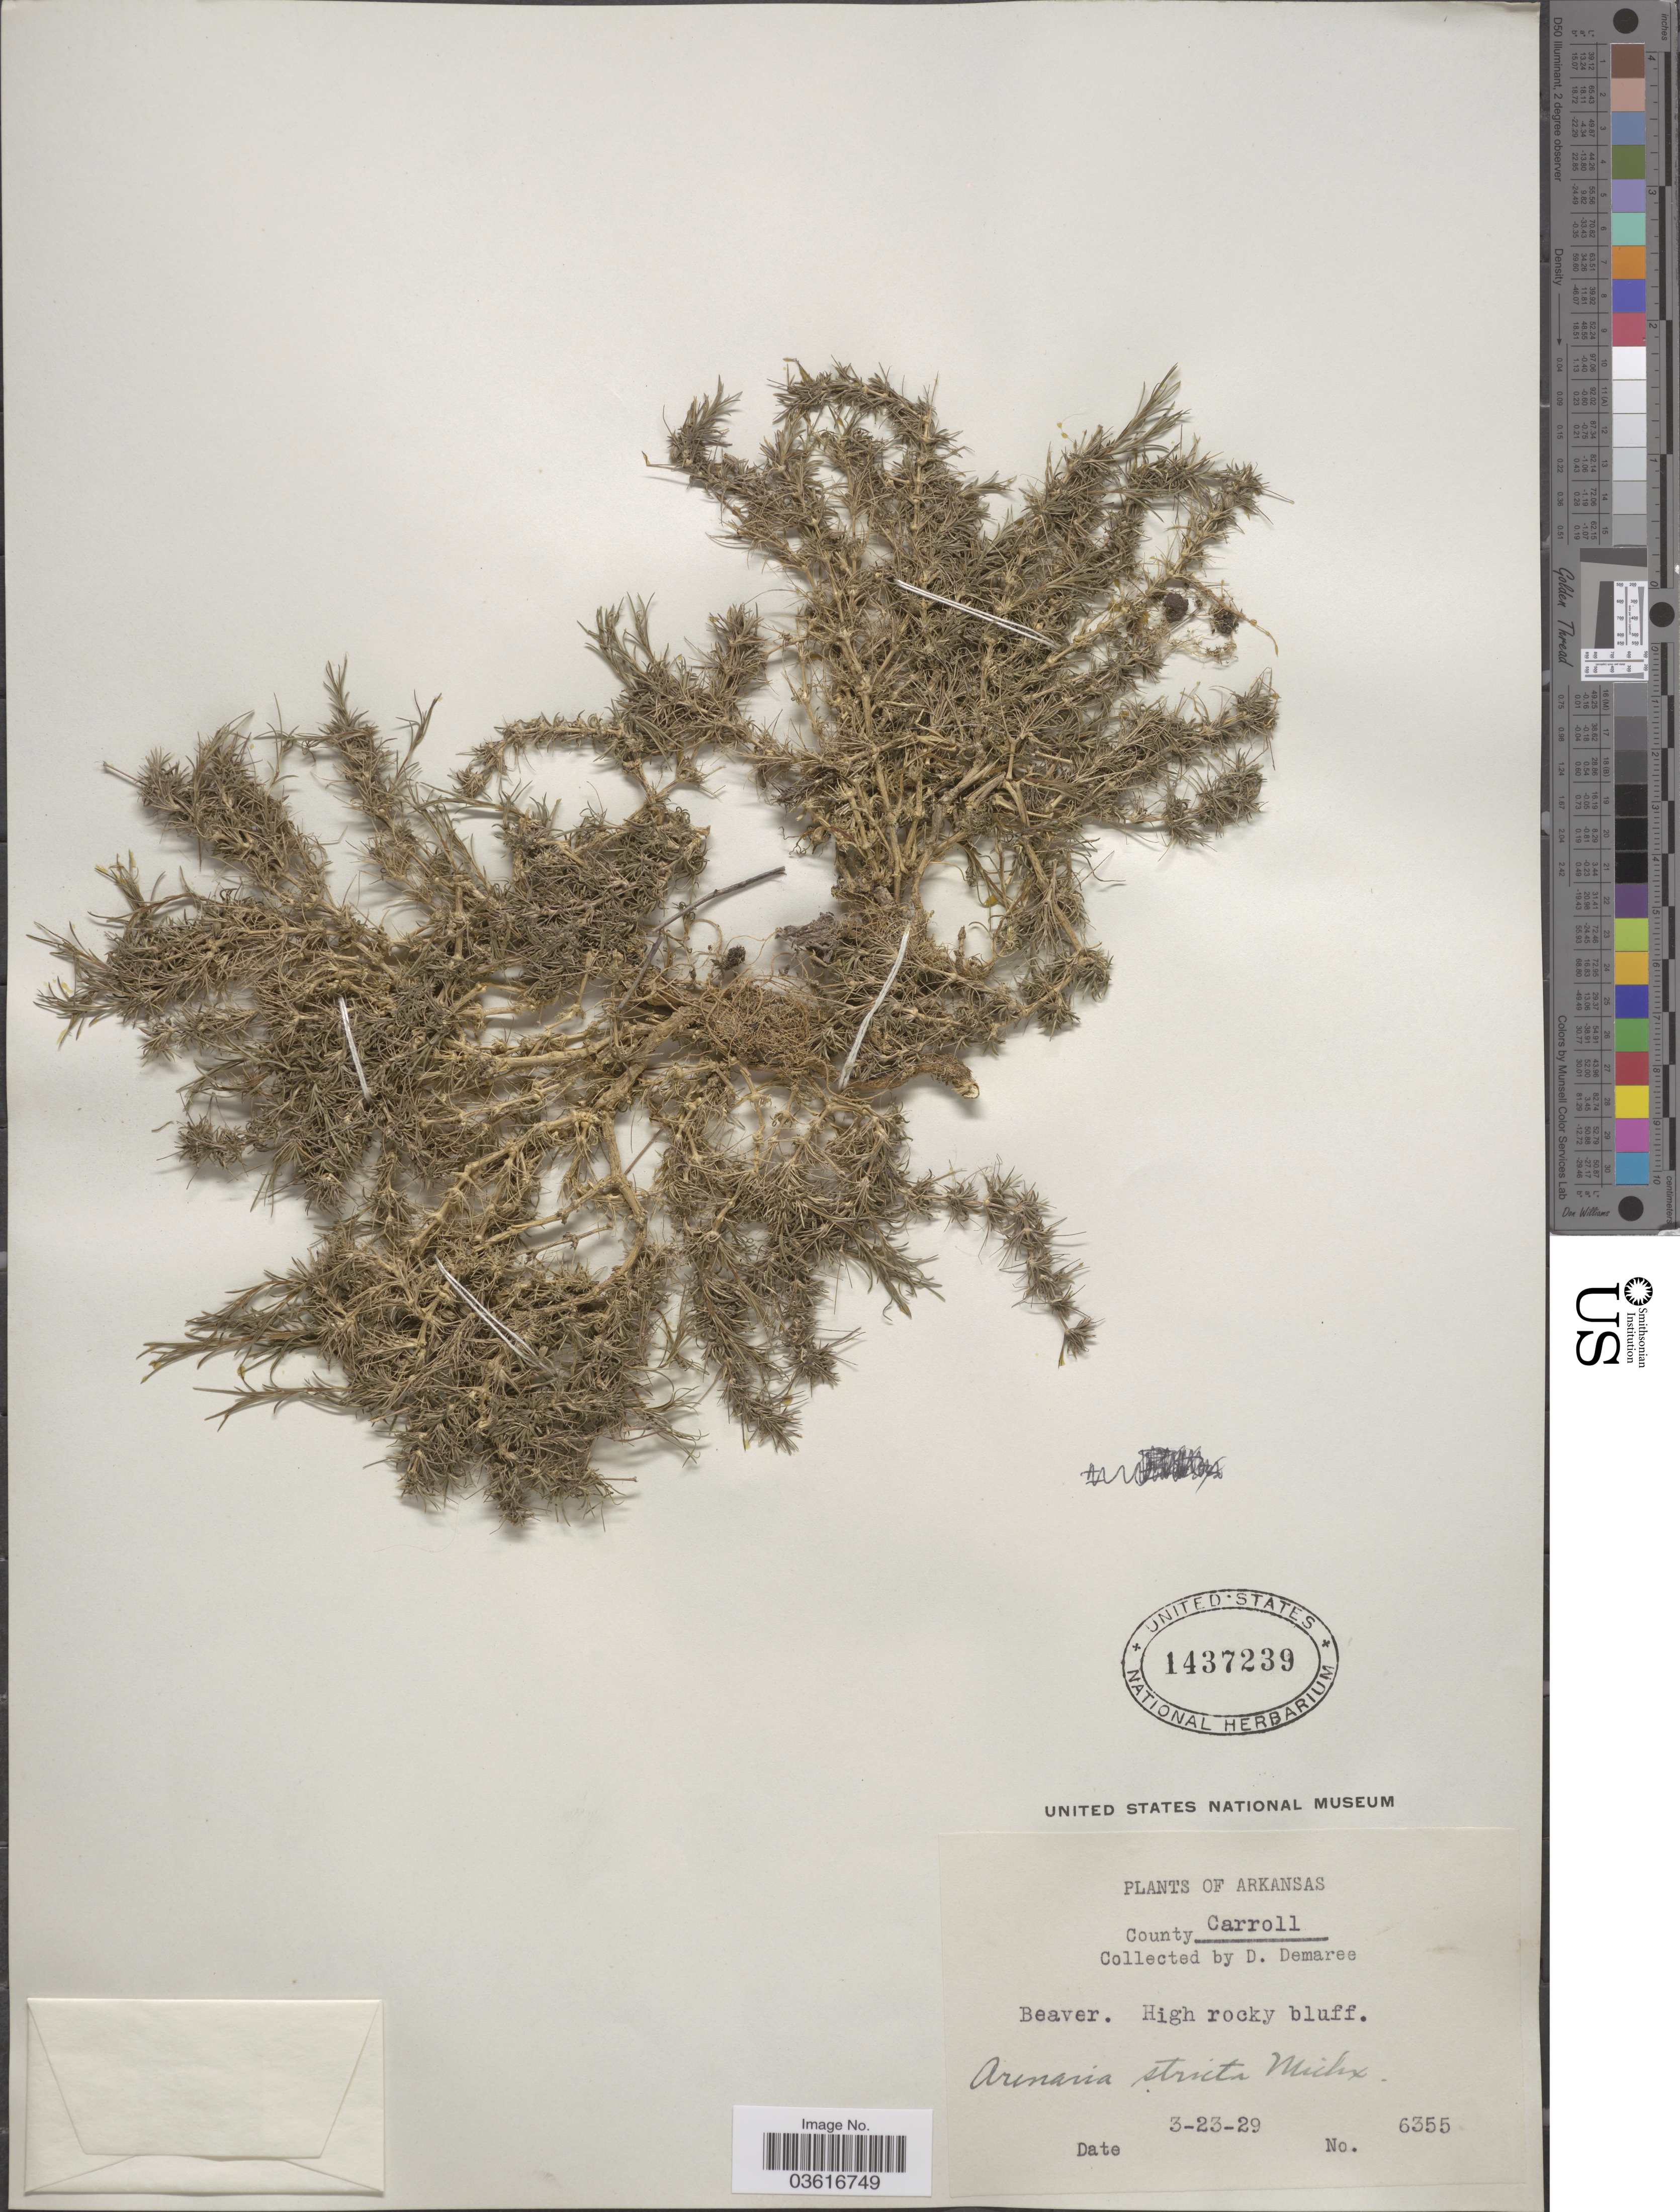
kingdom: Plantae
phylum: Tracheophyta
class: Magnoliopsida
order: Caryophyllales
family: Caryophyllaceae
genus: Minuartia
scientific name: Minuartia stricta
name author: (Sw.) Hiern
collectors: D. Demaree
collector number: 6355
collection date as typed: Transcribed d/m/y: 23/3/29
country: United States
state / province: Arkansas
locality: County Carroll. Beaver.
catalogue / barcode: US 1437239